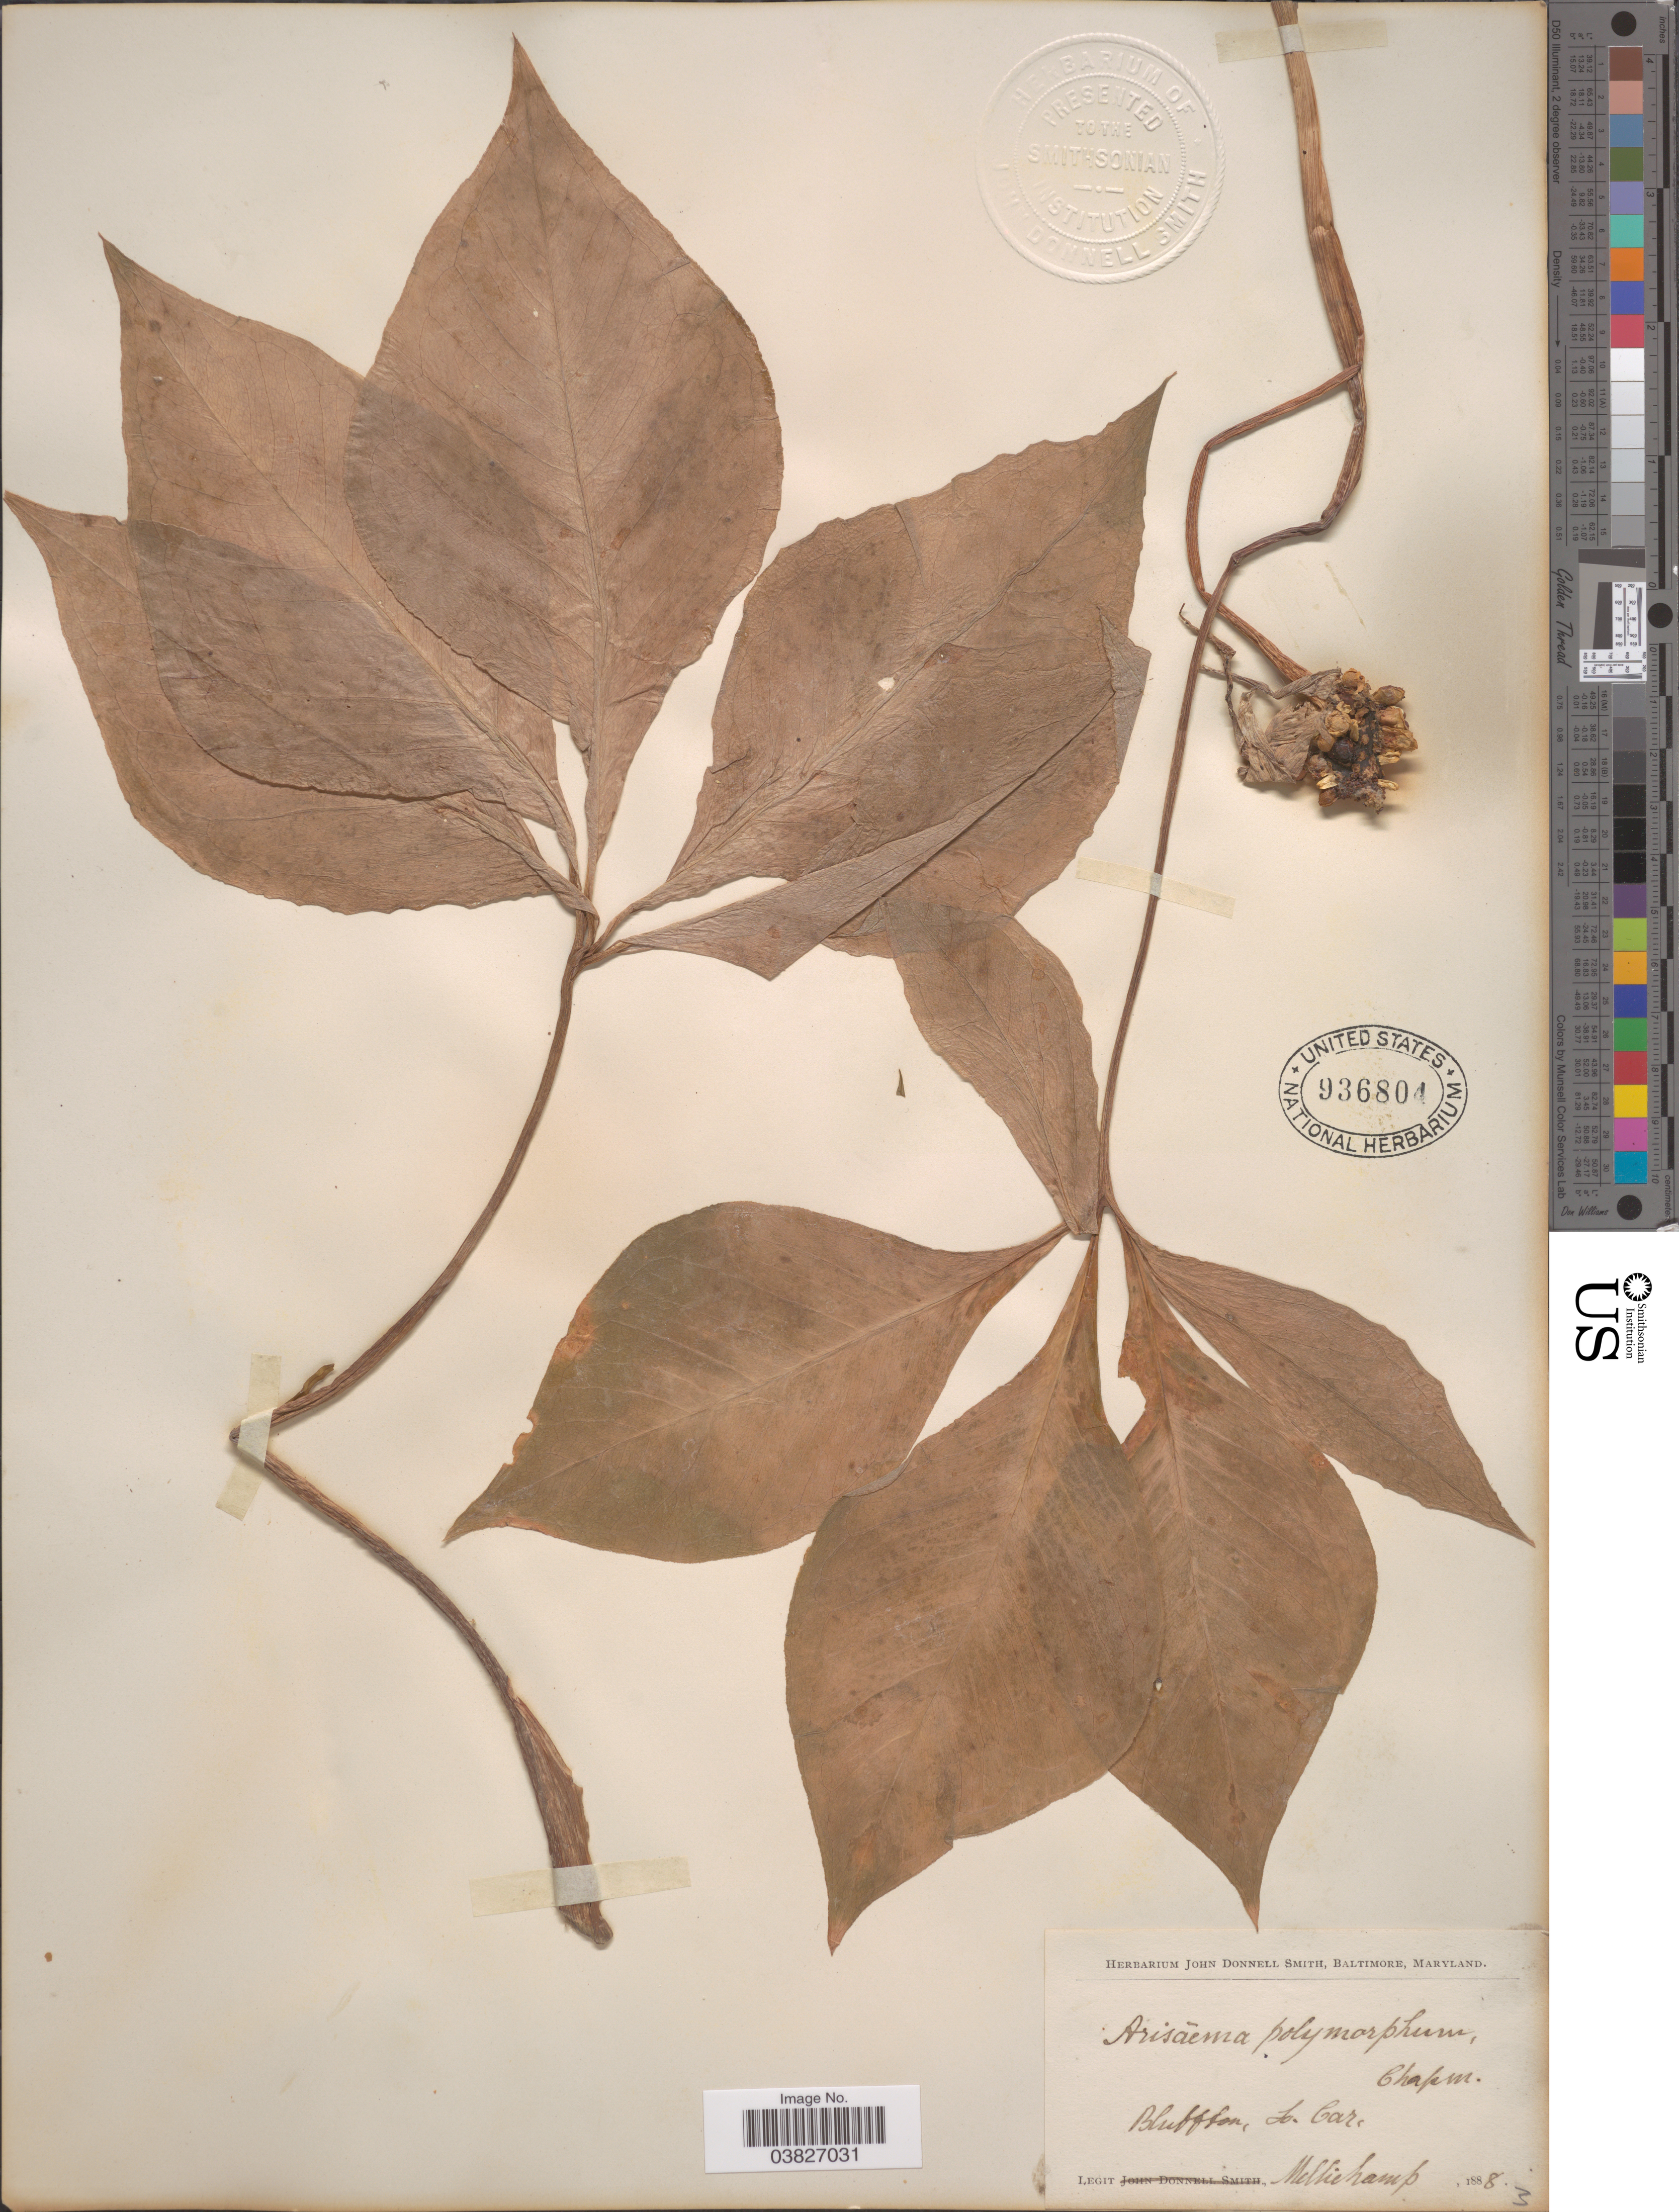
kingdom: Plantae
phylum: Tracheophyta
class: Liliopsida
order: Alismatales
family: Araceae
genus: Arisaema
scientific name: Arisaema quinatum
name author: (Nutt.) Schott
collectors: -. Mellichamp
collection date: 1888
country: United States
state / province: South Carolina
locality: Bluffton.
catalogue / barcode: US 936804